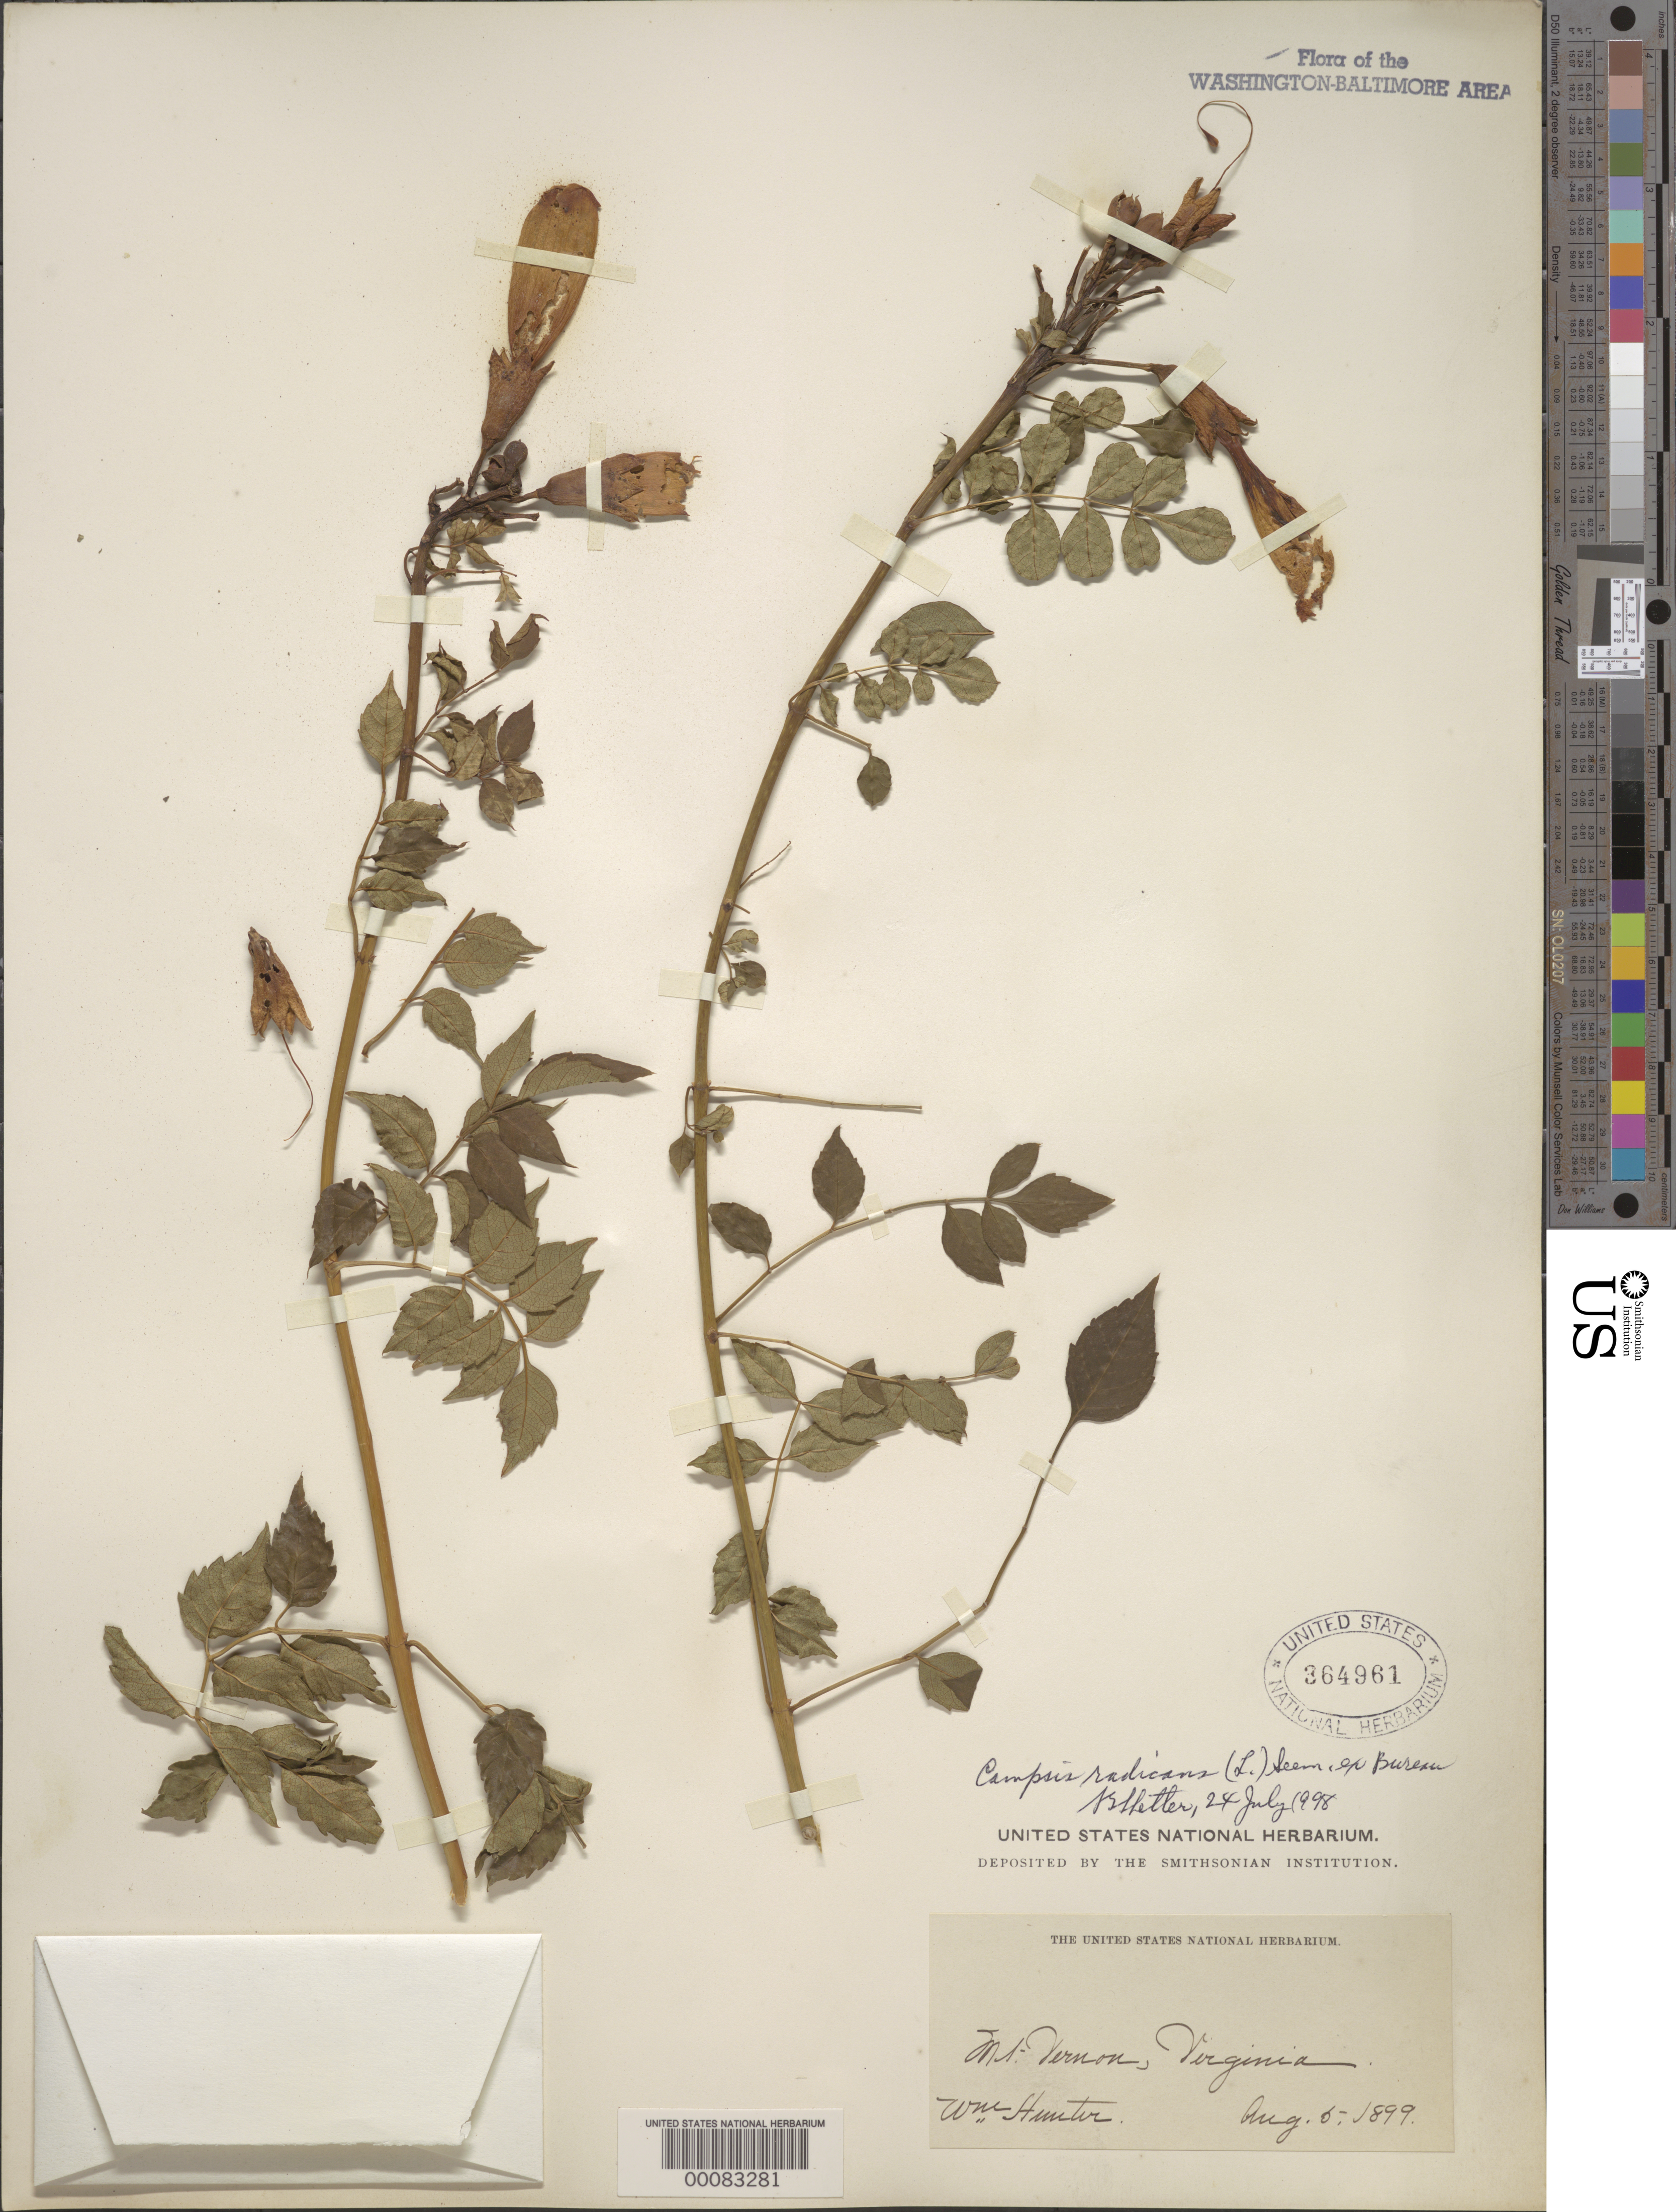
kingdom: Plantae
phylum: Tracheophyta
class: Magnoliopsida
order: Lamiales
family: Bignoniaceae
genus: Campsis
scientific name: Campsis radicans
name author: (L.) Seem.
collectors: W. Hunter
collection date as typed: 05 Aug 1899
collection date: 1899-08-05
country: United States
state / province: Virginia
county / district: Fairfax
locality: Mount Vernon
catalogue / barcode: US 364961